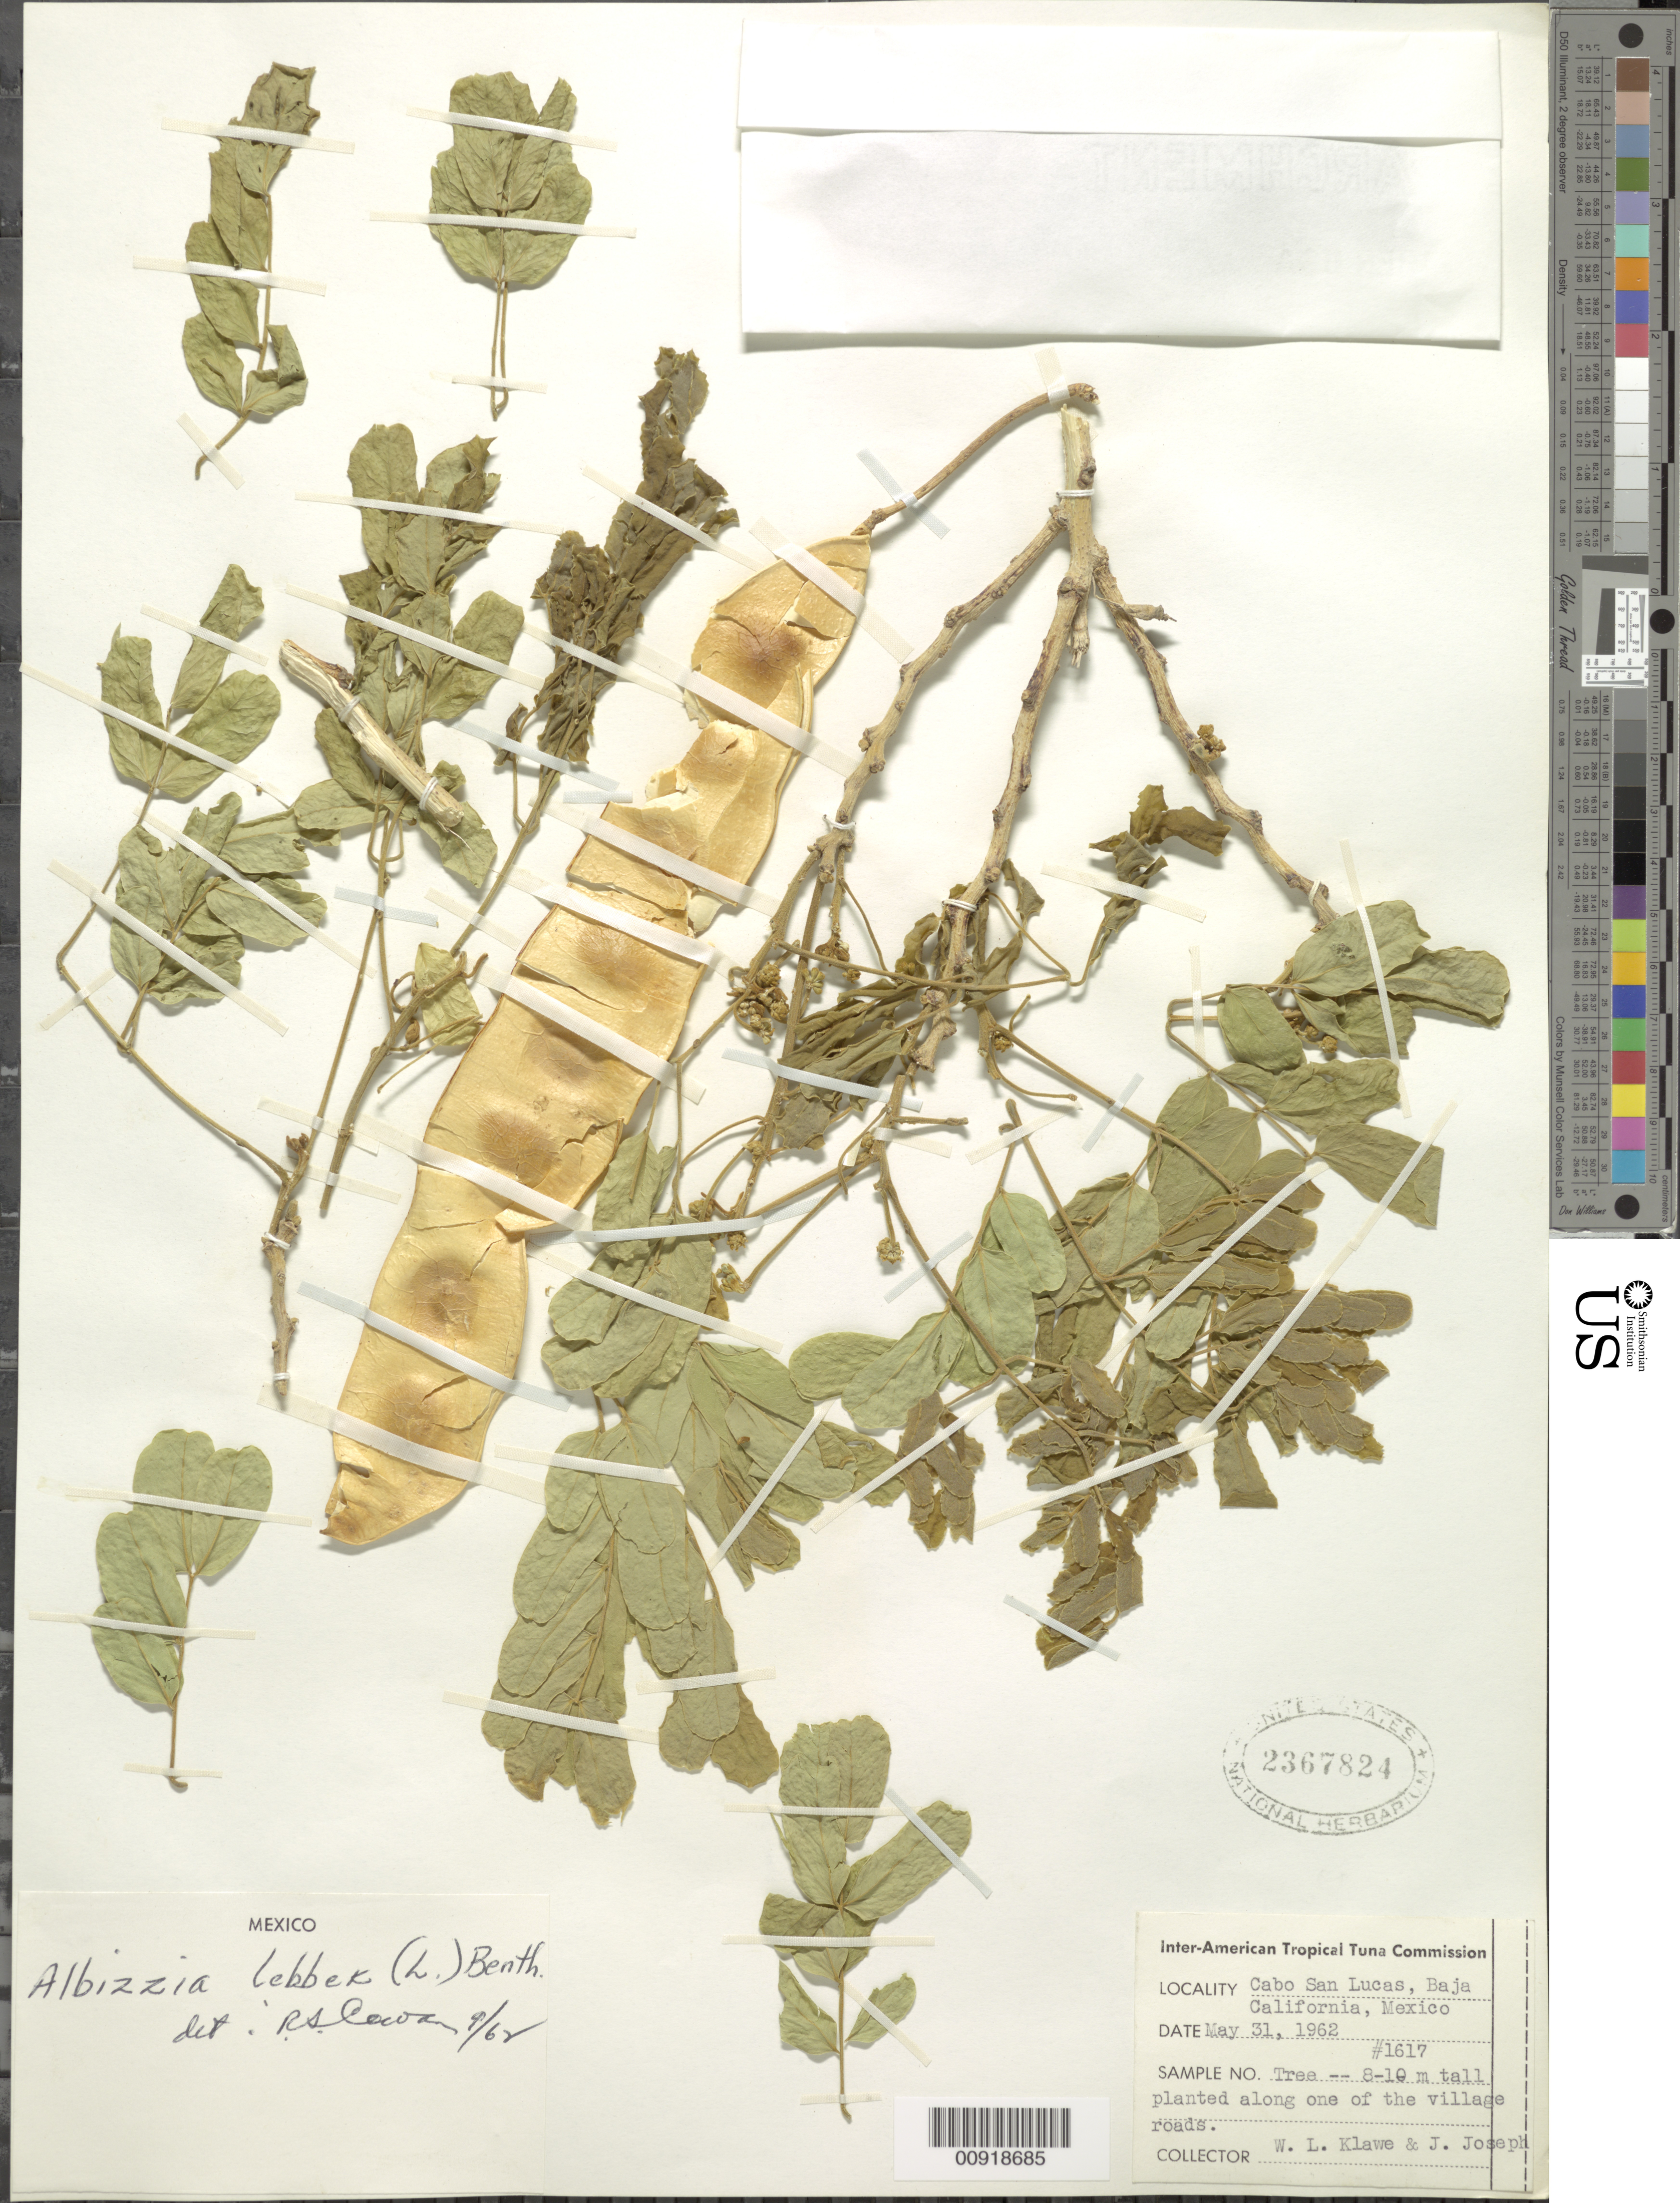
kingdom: Plantae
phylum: Tracheophyta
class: Magnoliopsida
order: Fabales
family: Fabaceae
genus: Albizia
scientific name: Albizia lebbeck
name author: (L.) Benth.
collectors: W. Klawe & Joseph, J.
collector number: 1617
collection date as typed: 31 May 1962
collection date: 1962-05-31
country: Mexico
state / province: Baja California Sur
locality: Cape San Lucas, Baja California.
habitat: Planted along one of the village roads.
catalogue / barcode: US 2367824